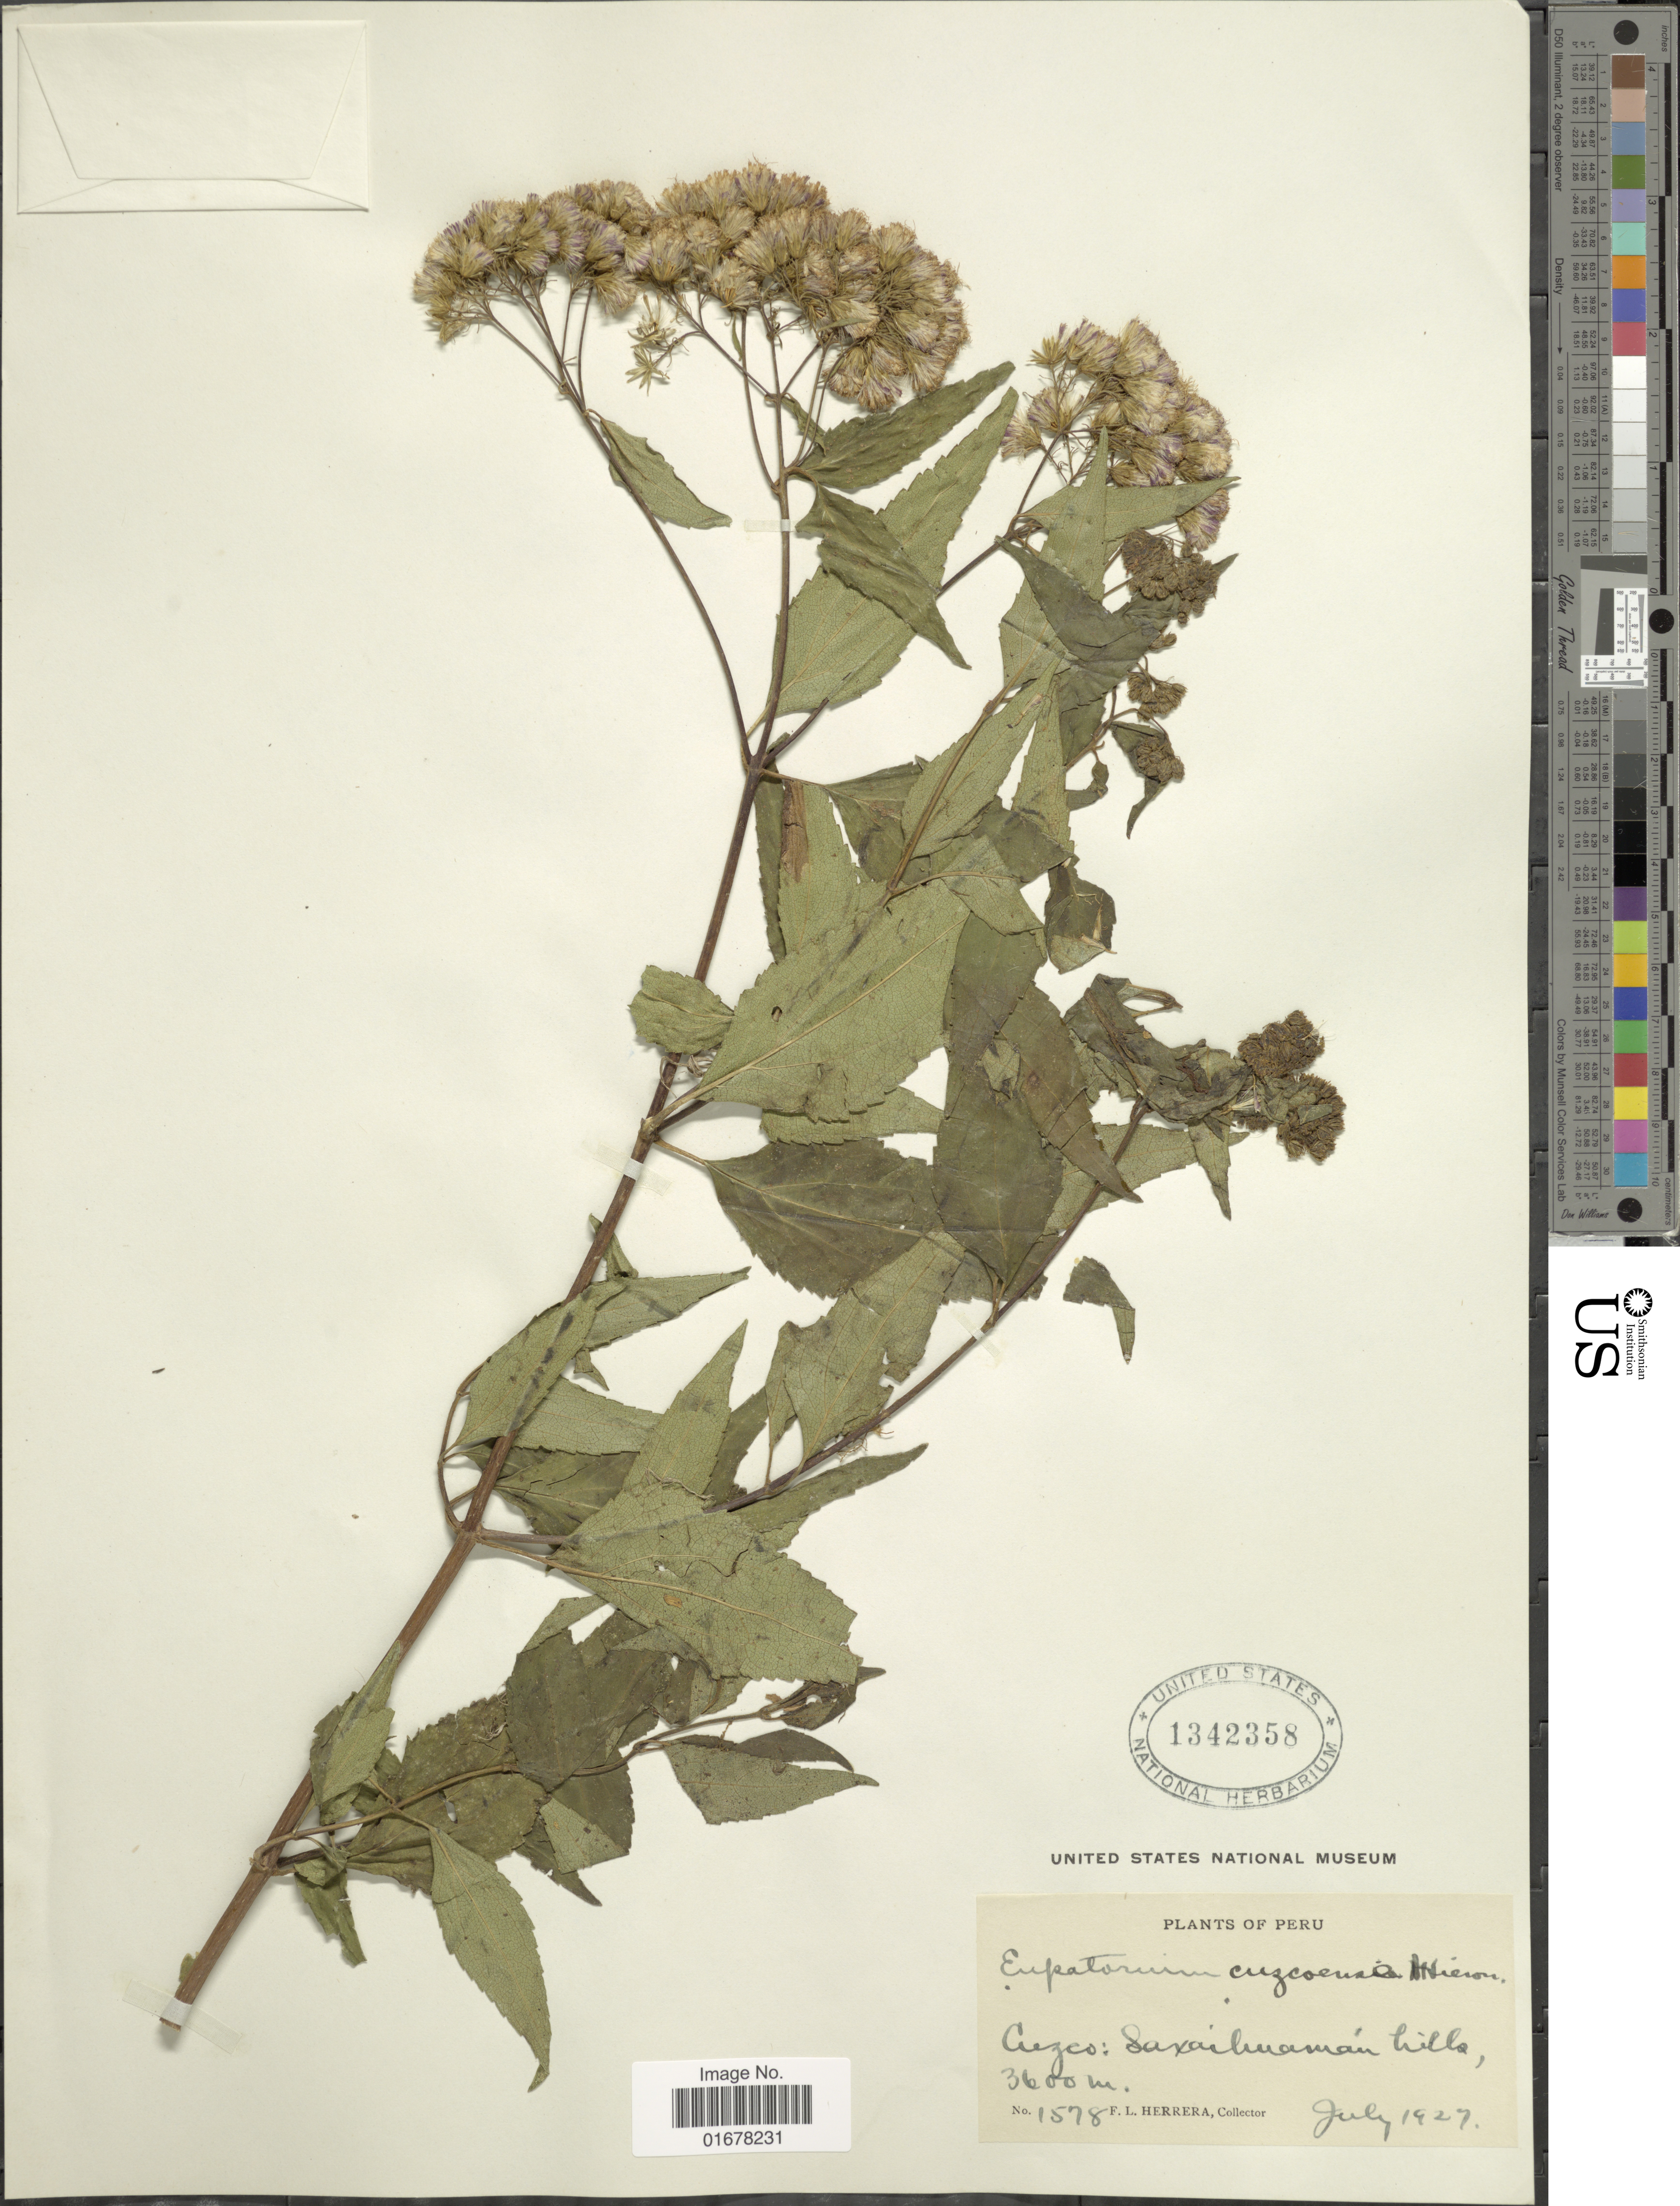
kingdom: Plantae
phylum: Tracheophyta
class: Magnoliopsida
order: Asterales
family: Asteraceae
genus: Ageratina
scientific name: Ageratina cuzcoensis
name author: (Hieron.) R.M. King & H. Rob.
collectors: F. L. Herrera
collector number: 1578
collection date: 1927-07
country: Peru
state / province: Cusco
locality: Cuzco, Saxaihuaman hills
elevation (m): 3600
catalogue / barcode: US 1342358